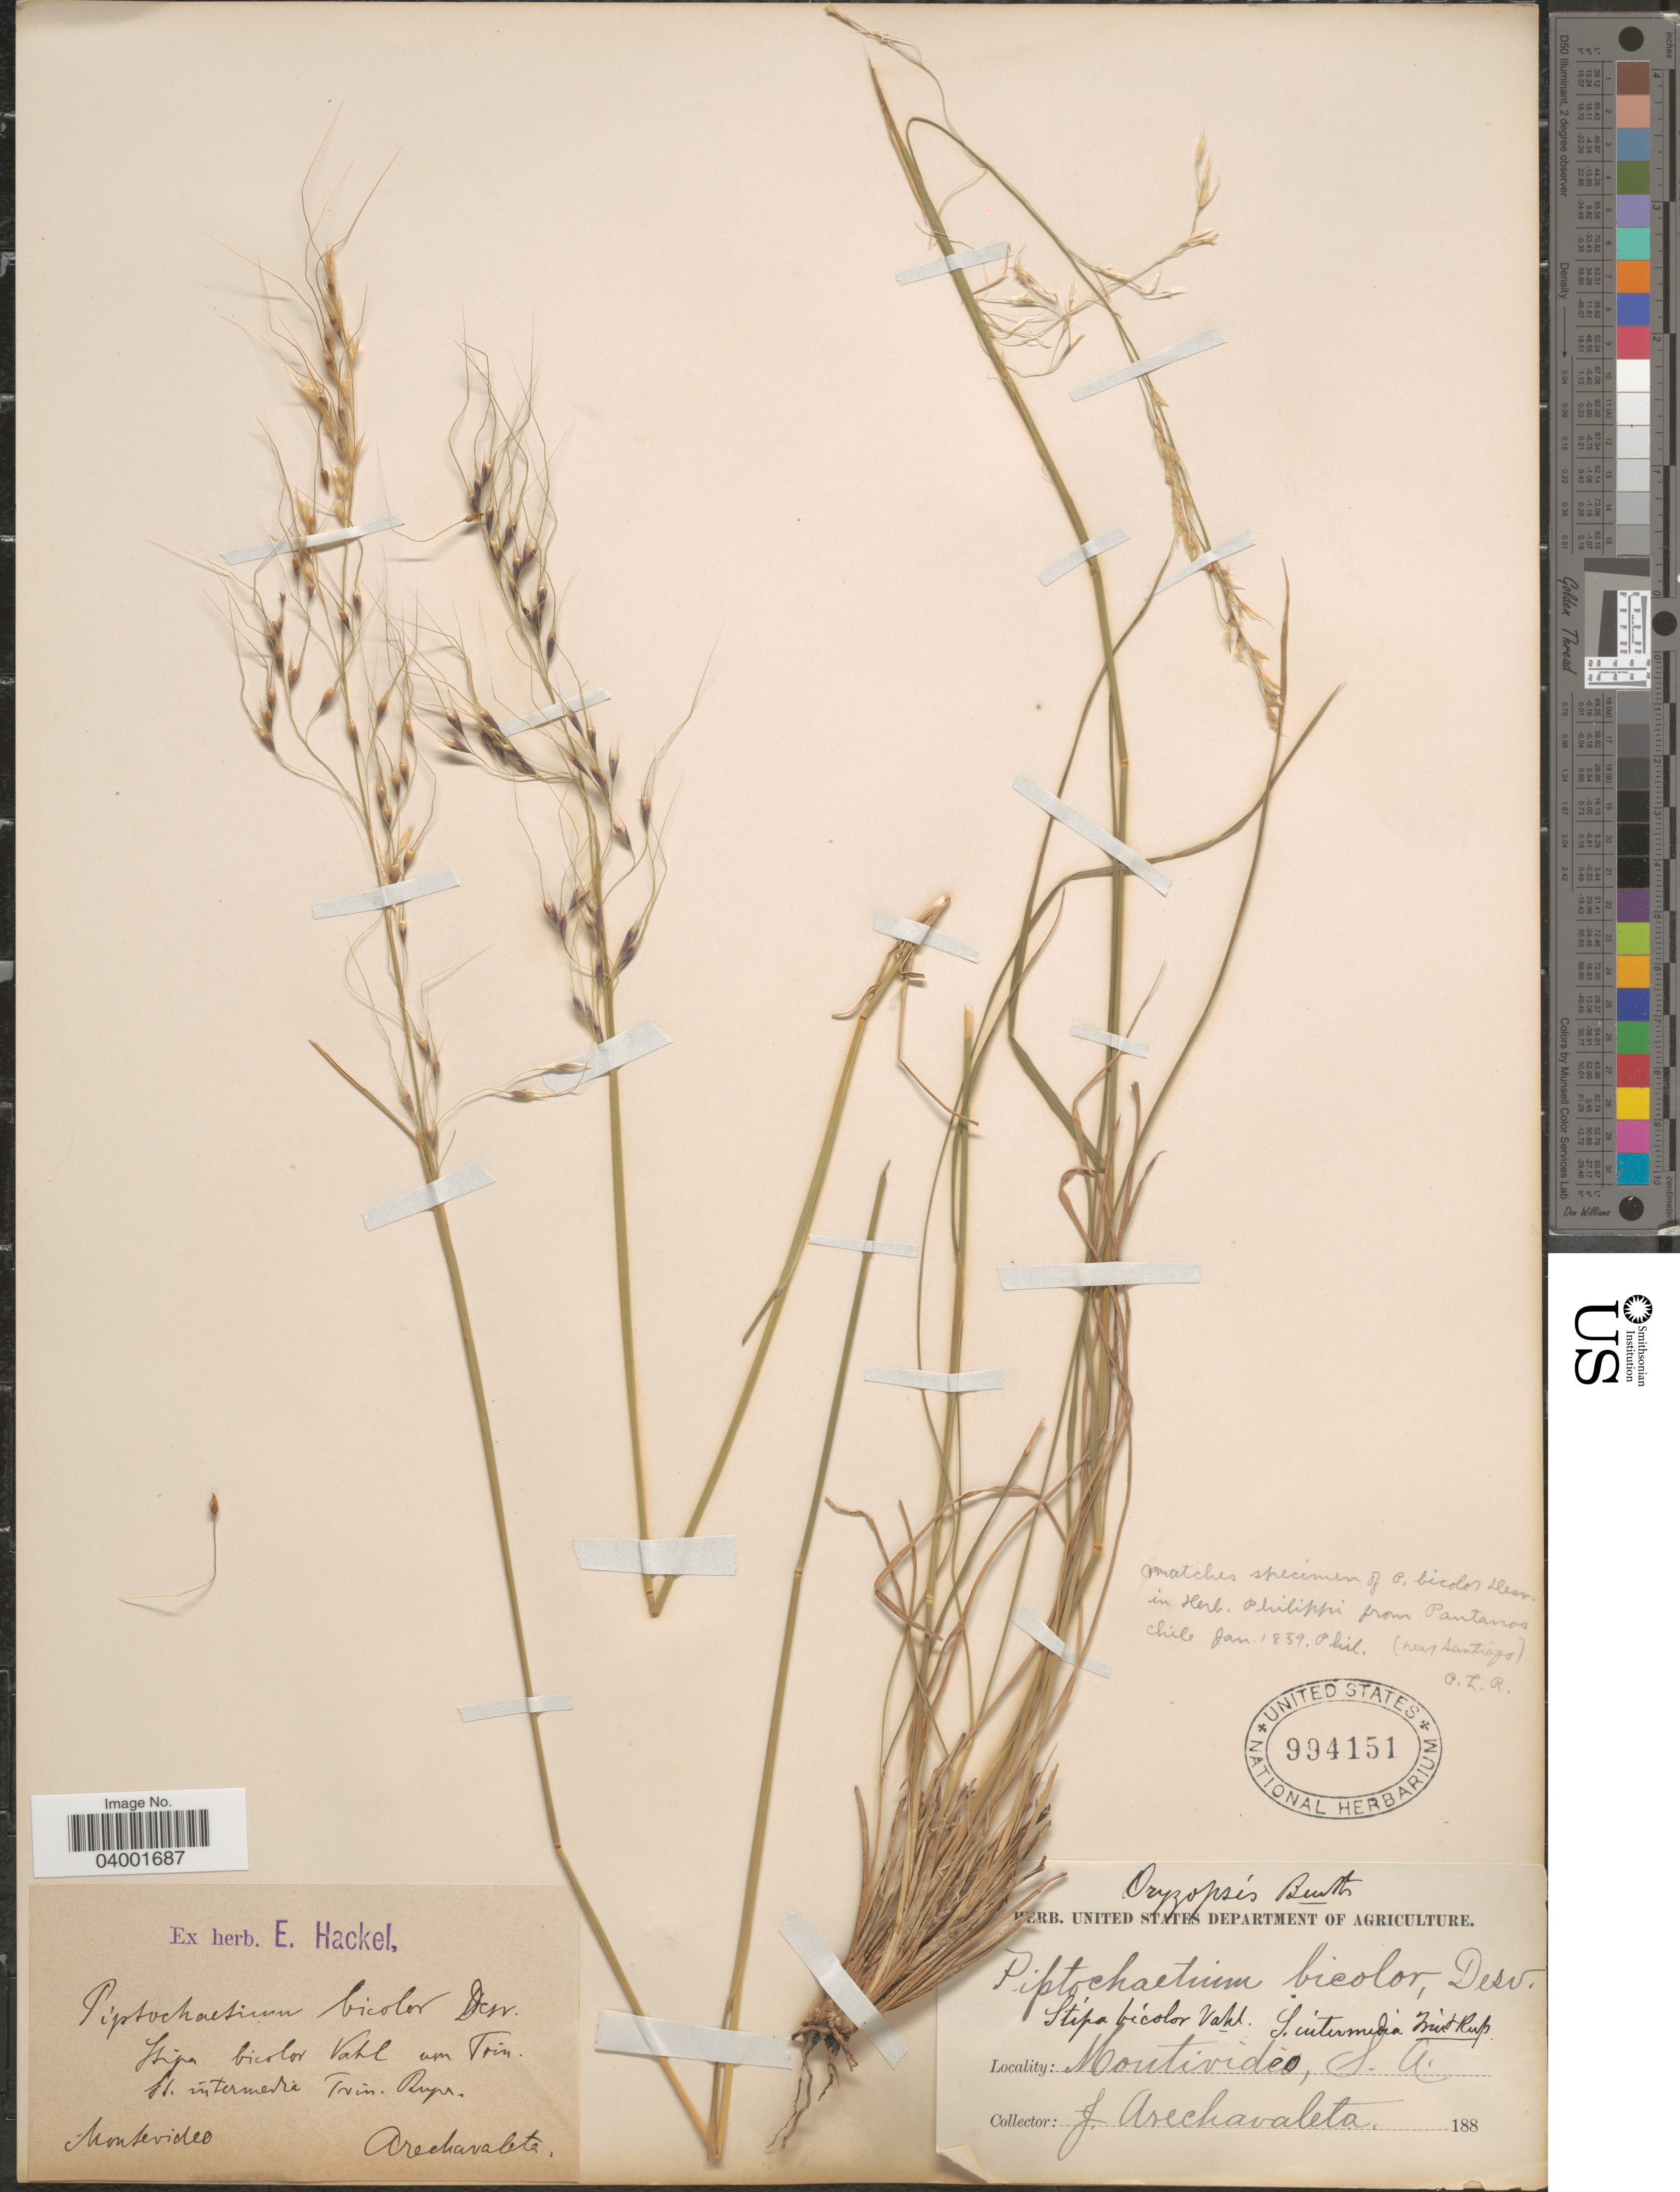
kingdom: Plantae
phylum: Tracheophyta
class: Liliopsida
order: Poales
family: Poaceae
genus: Piptochaetium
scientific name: Piptochaetium bicolor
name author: (Vahl) É. Desv.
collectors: J. Arechavaleta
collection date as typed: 188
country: Uruguay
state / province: Montevideo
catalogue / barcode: US 994151